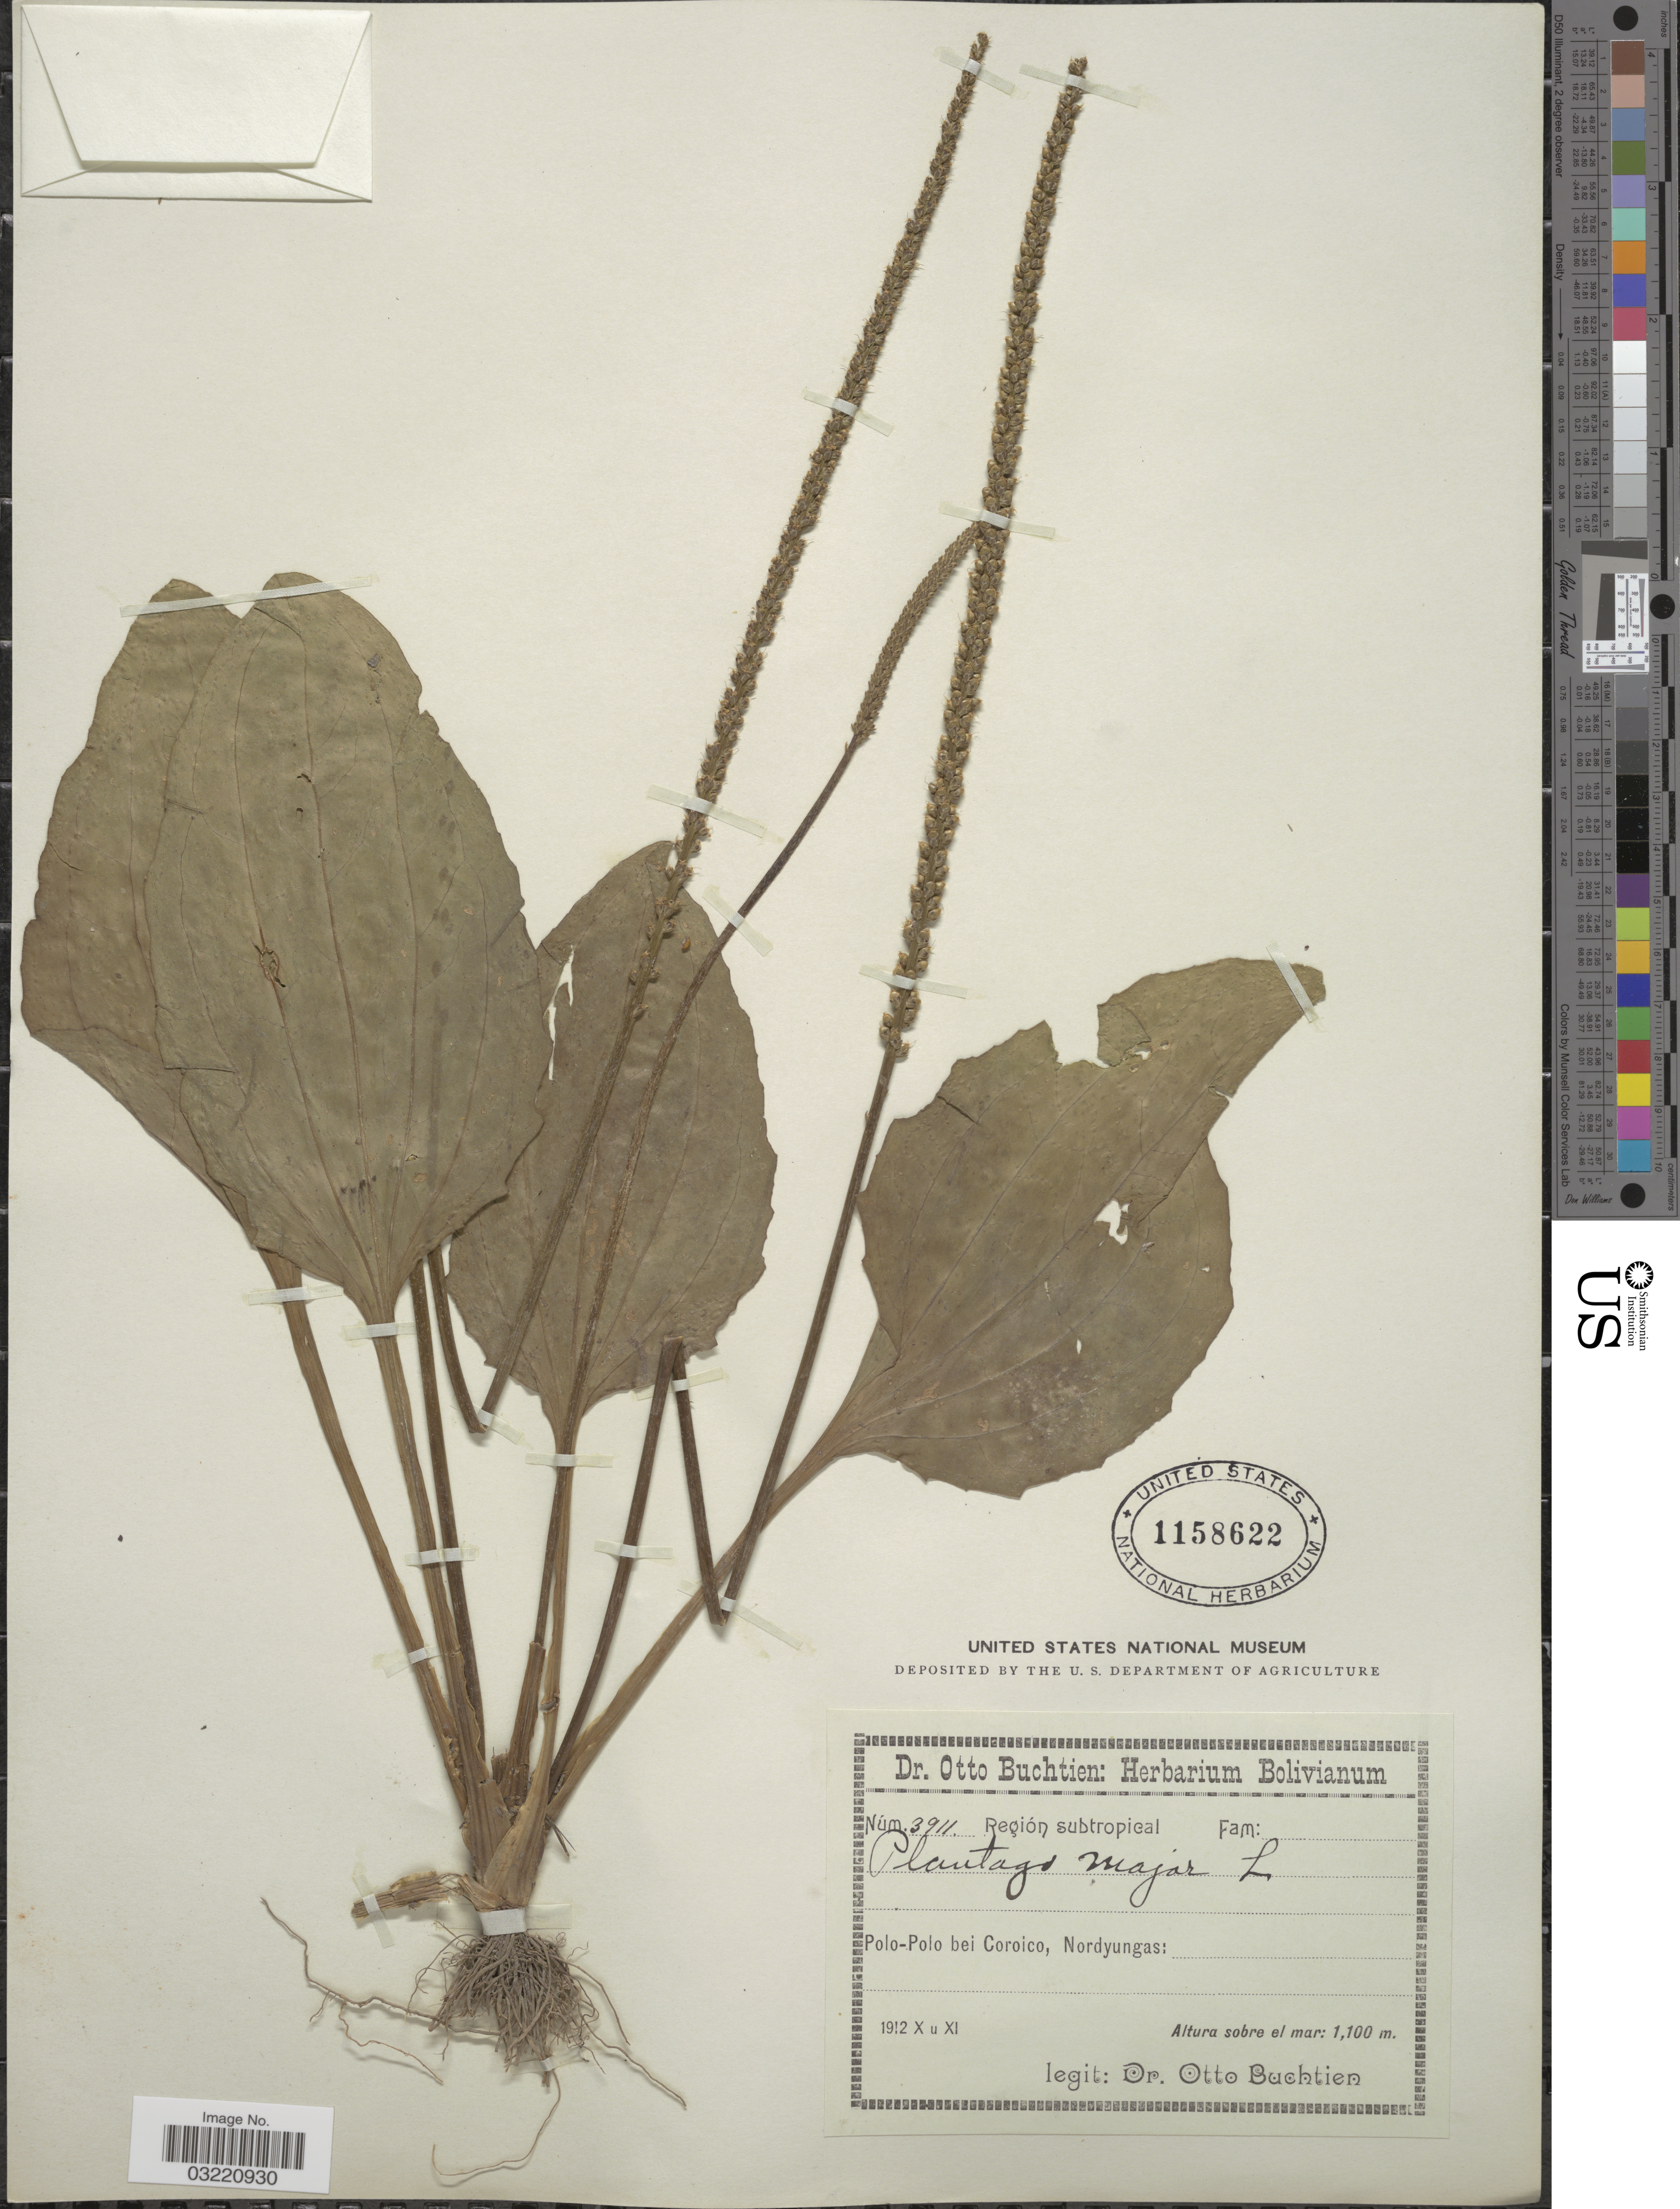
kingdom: Plantae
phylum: Tracheophyta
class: Magnoliopsida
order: Lamiales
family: Plantaginaceae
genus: Plantago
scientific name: Plantago major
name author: L.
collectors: O. Buchtien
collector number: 3911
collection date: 1912-10/1912-11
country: Bolivia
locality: Región Subtropical. Polo-Polo bei Coroico, Nordyungas.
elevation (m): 1100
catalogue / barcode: US 1158622